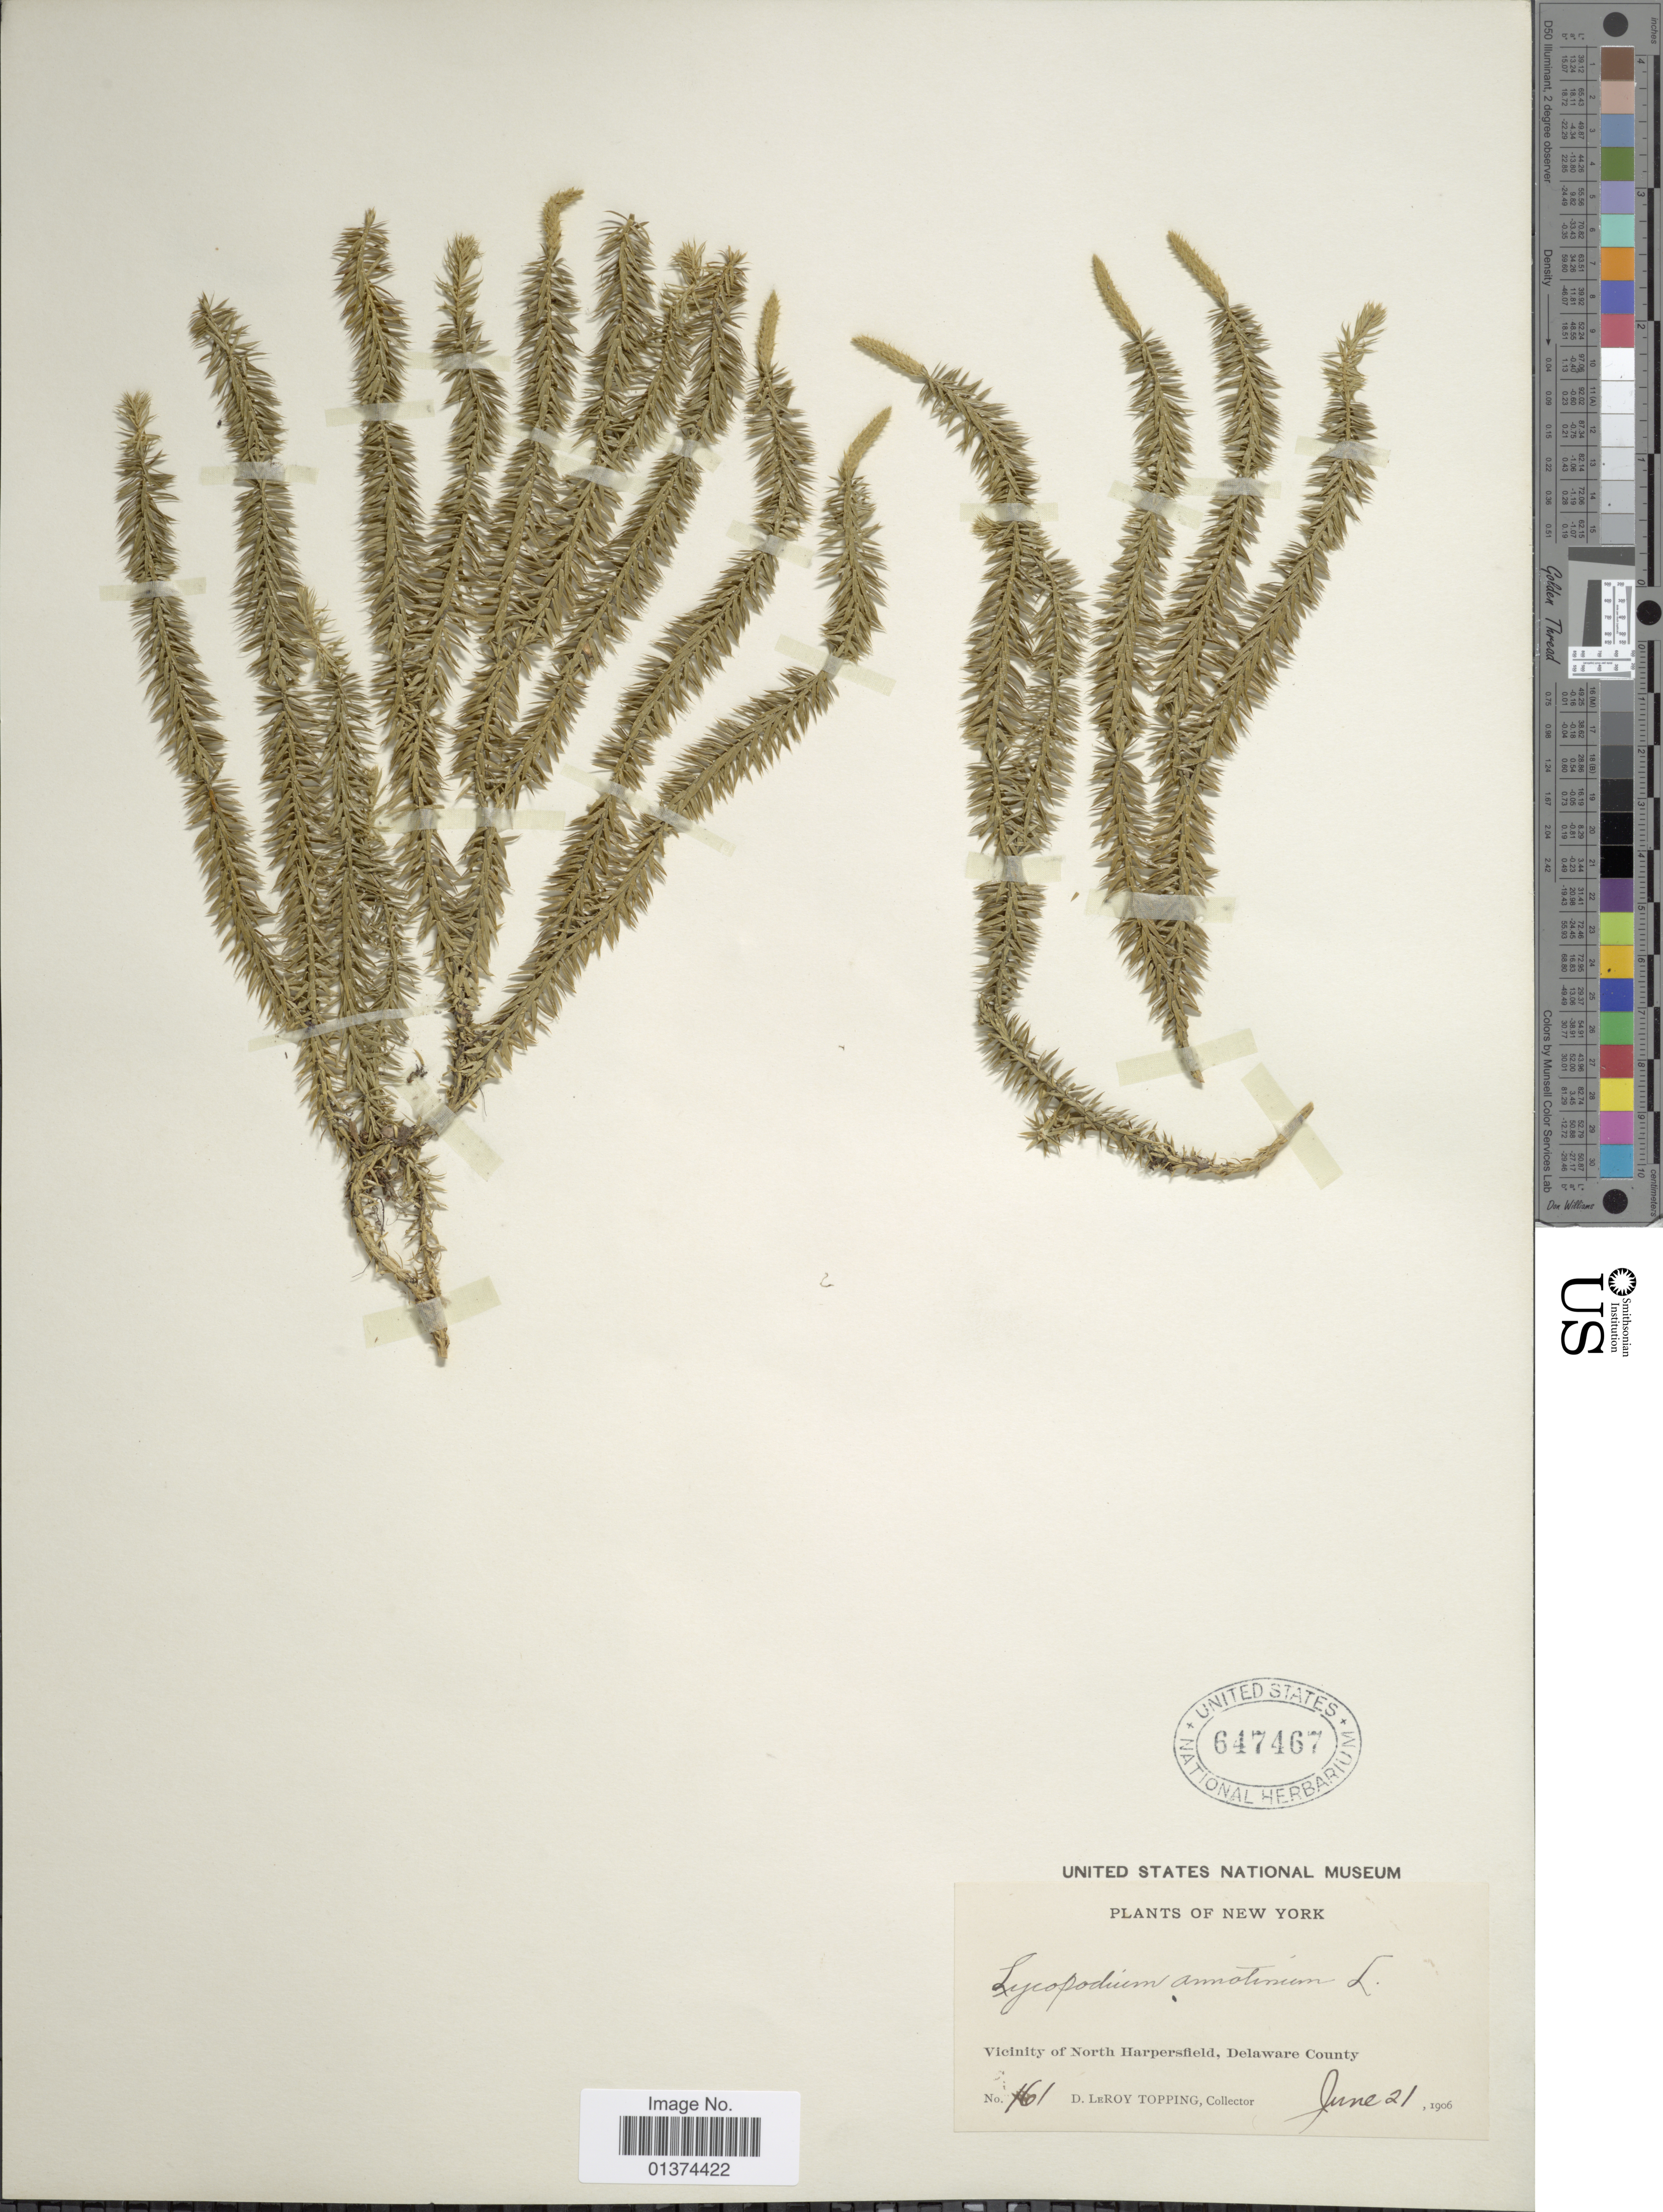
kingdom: Plantae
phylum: Tracheophyta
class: Lycopodiopsida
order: Lycopodiales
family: Lycopodiaceae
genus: Spinulum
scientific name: Spinulum annotinum subsp. annotinum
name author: (L.) A. Haines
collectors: D. L. Topping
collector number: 161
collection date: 1906-06-21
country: United States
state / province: New York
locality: Vicinity of North Harpersfield, Delaware County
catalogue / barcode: US 647467